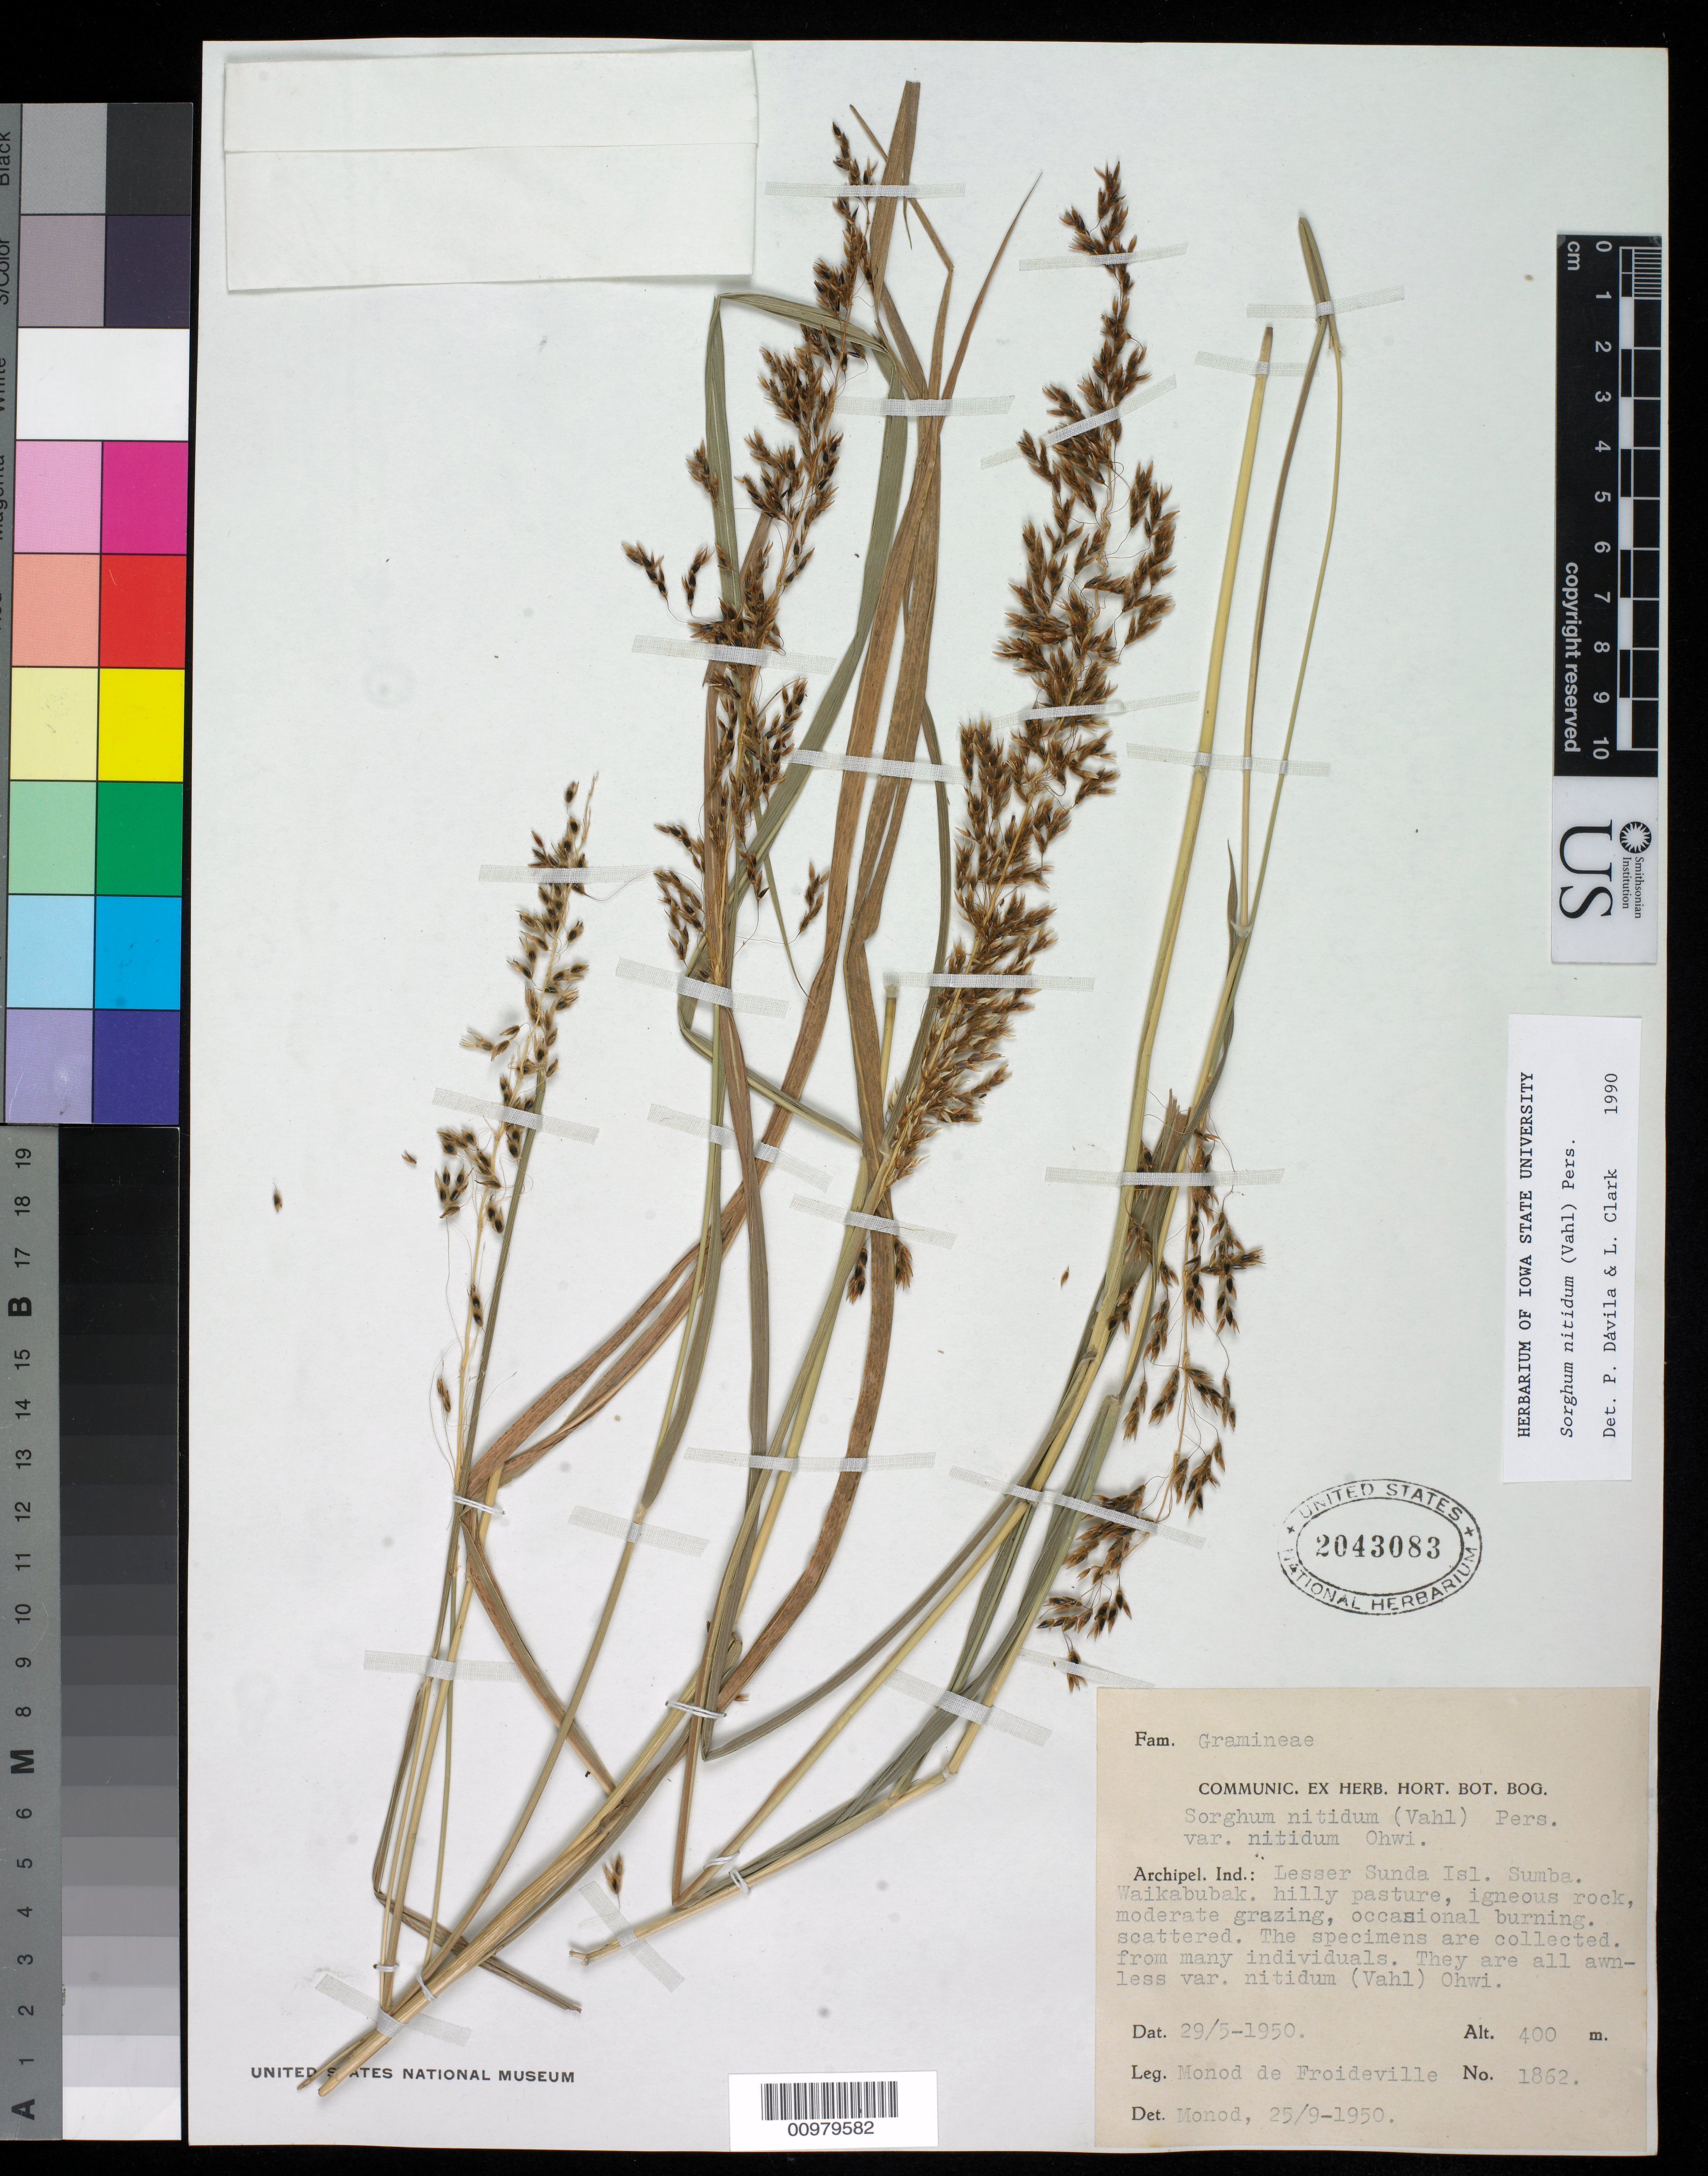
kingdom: Plantae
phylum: Tracheophyta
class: Liliopsida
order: Poales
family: Poaceae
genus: Sorghum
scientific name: Sorghum nitidum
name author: (Vahl) Pers.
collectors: C. Monod de F.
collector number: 1862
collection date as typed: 29 May 1950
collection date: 1950-05-29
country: Indonesia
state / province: Nusa Tenggara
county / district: Nusa Tenggara Timur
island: Sumba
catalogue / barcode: US 2043083